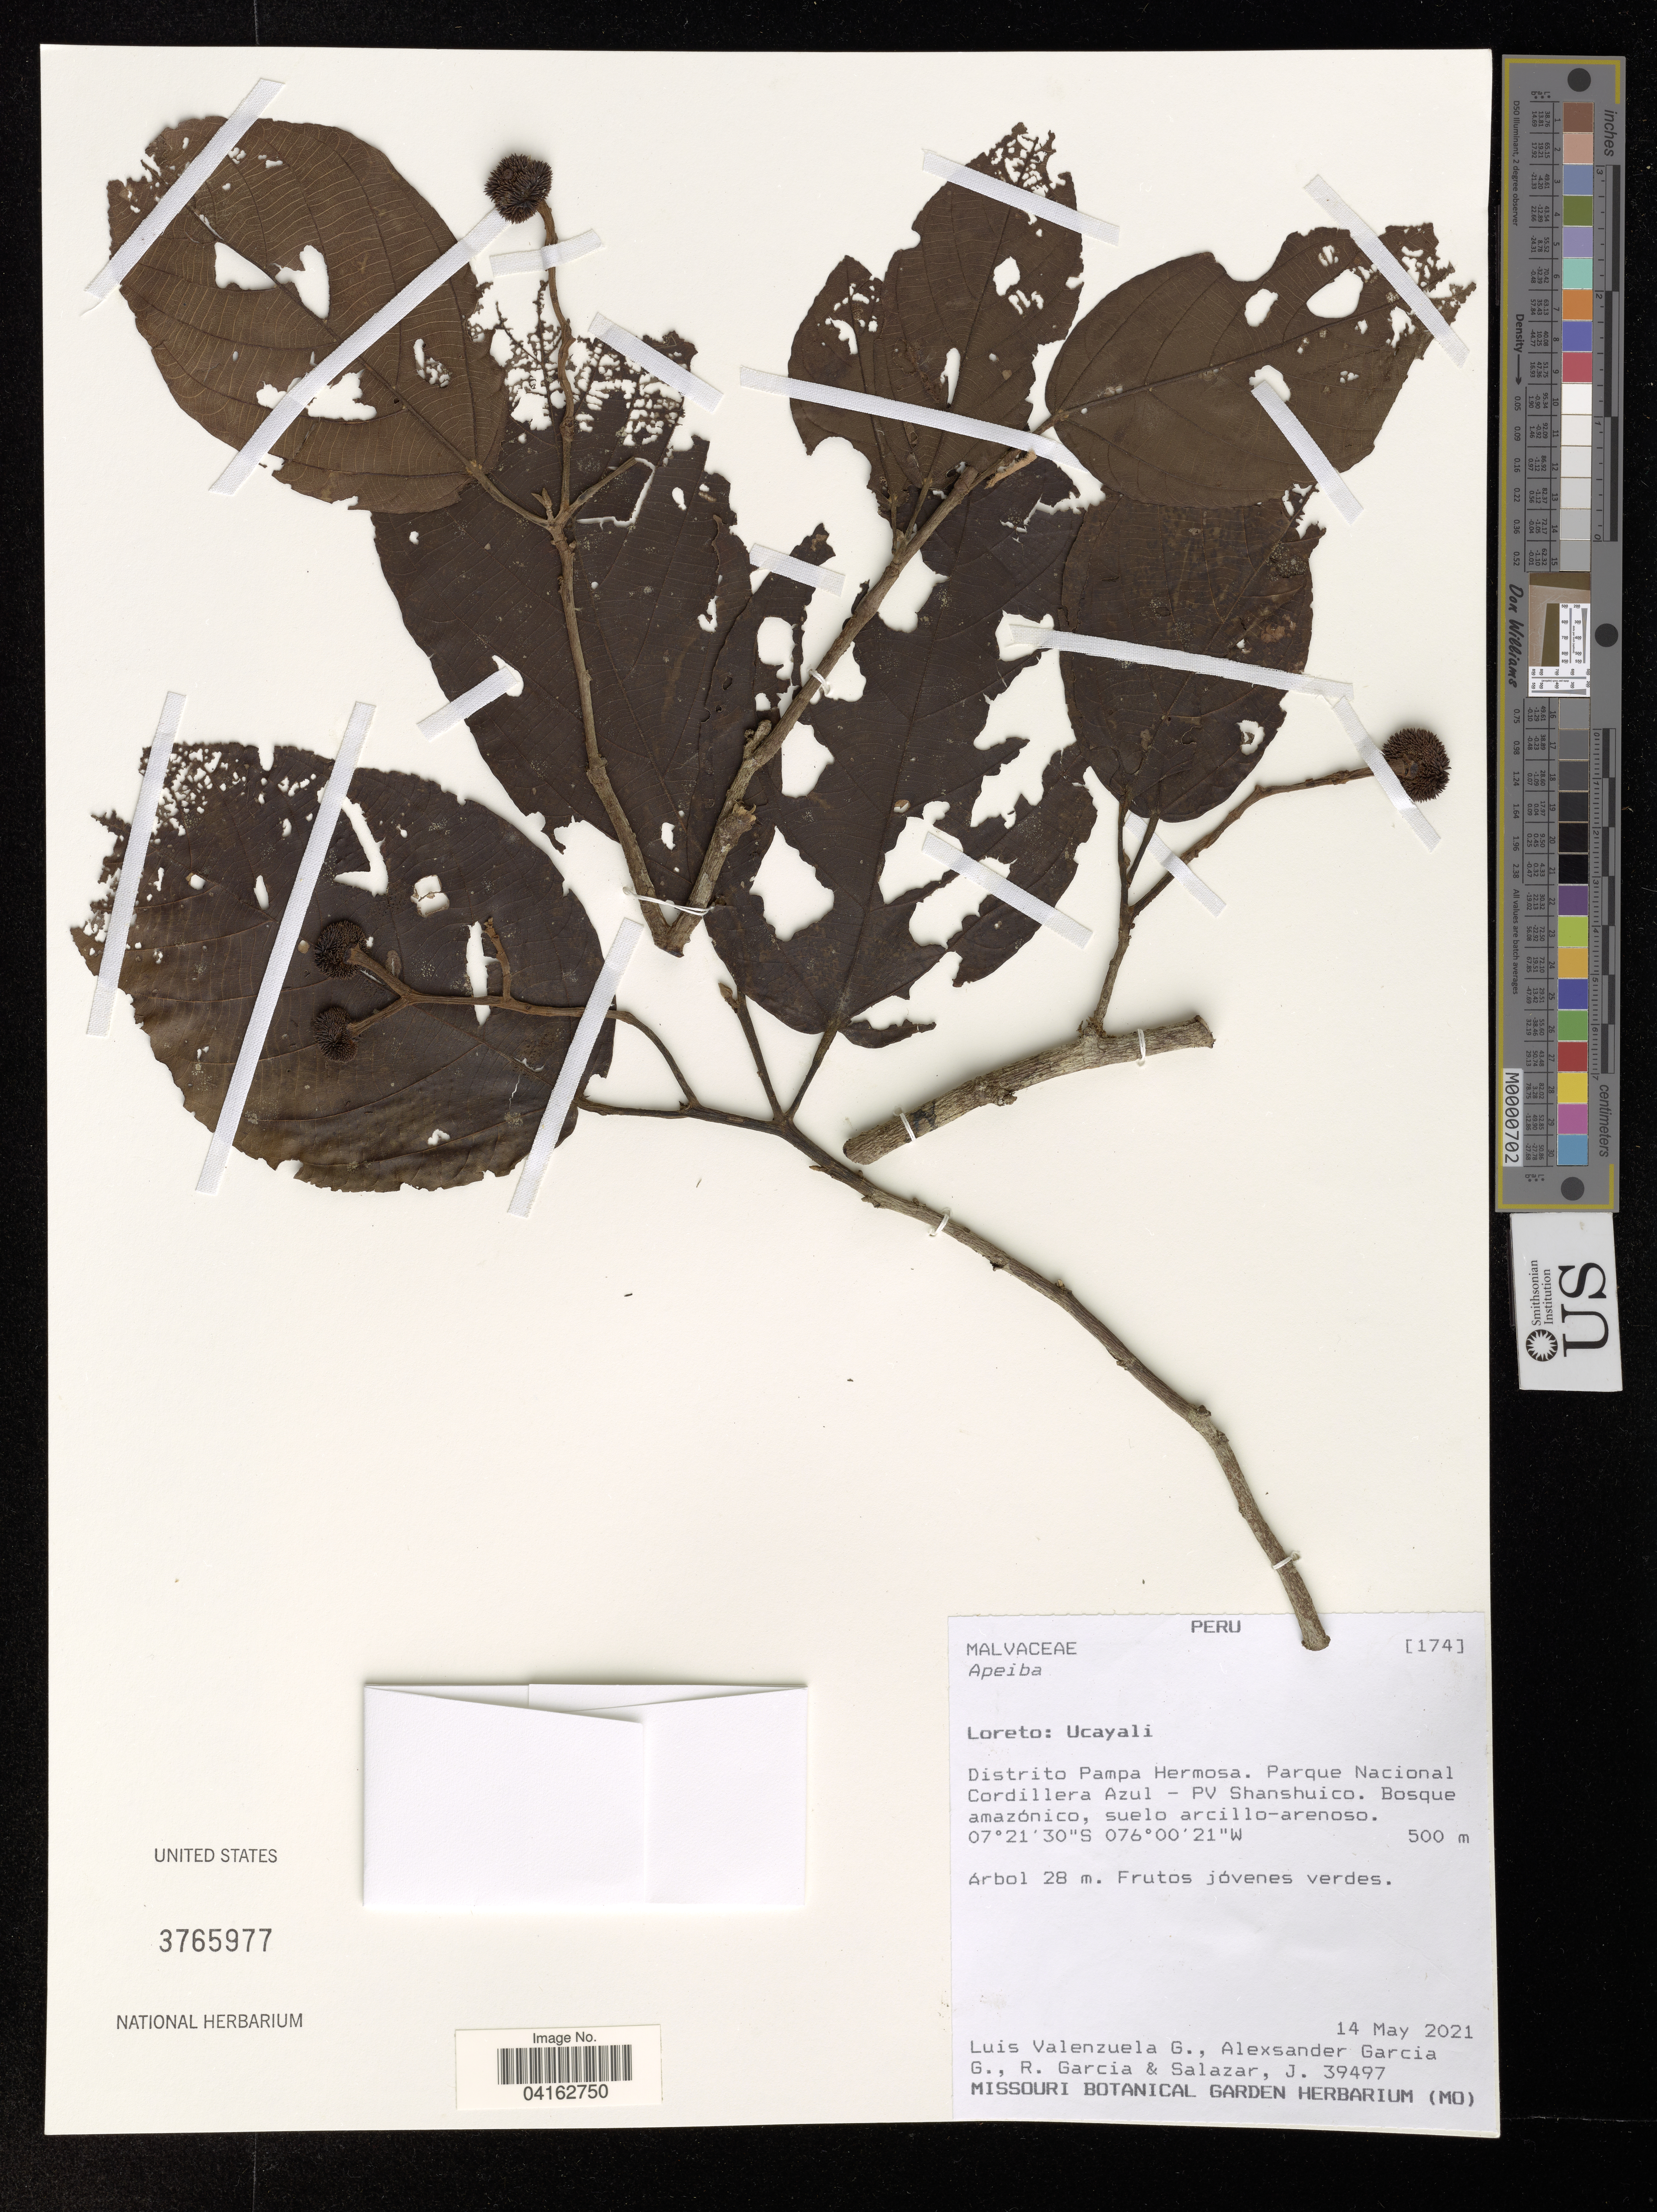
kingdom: Plantae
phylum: Tracheophyta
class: Magnoliopsida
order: Malvales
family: Malvaceae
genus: Apeiba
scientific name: Apeiba membranacea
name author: Spruce ex Benth.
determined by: Dorr, Laurence J., Curator (BOT), Smithsonian Institution - National Museum of Natural History (UNITED STATES)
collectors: L. Valenzuela, A. Garcia, R. García & J. Salazar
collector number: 39497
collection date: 2021-05-14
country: Peru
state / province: Loreto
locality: Ucayali. Distrito Pampa Hermosa. Parque Nacional Cordillera Azul - PV Shanshuico. Bosque amazónico.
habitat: bosque amazonico, suelo arcillo-arenoso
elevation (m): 500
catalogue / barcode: US 3765977